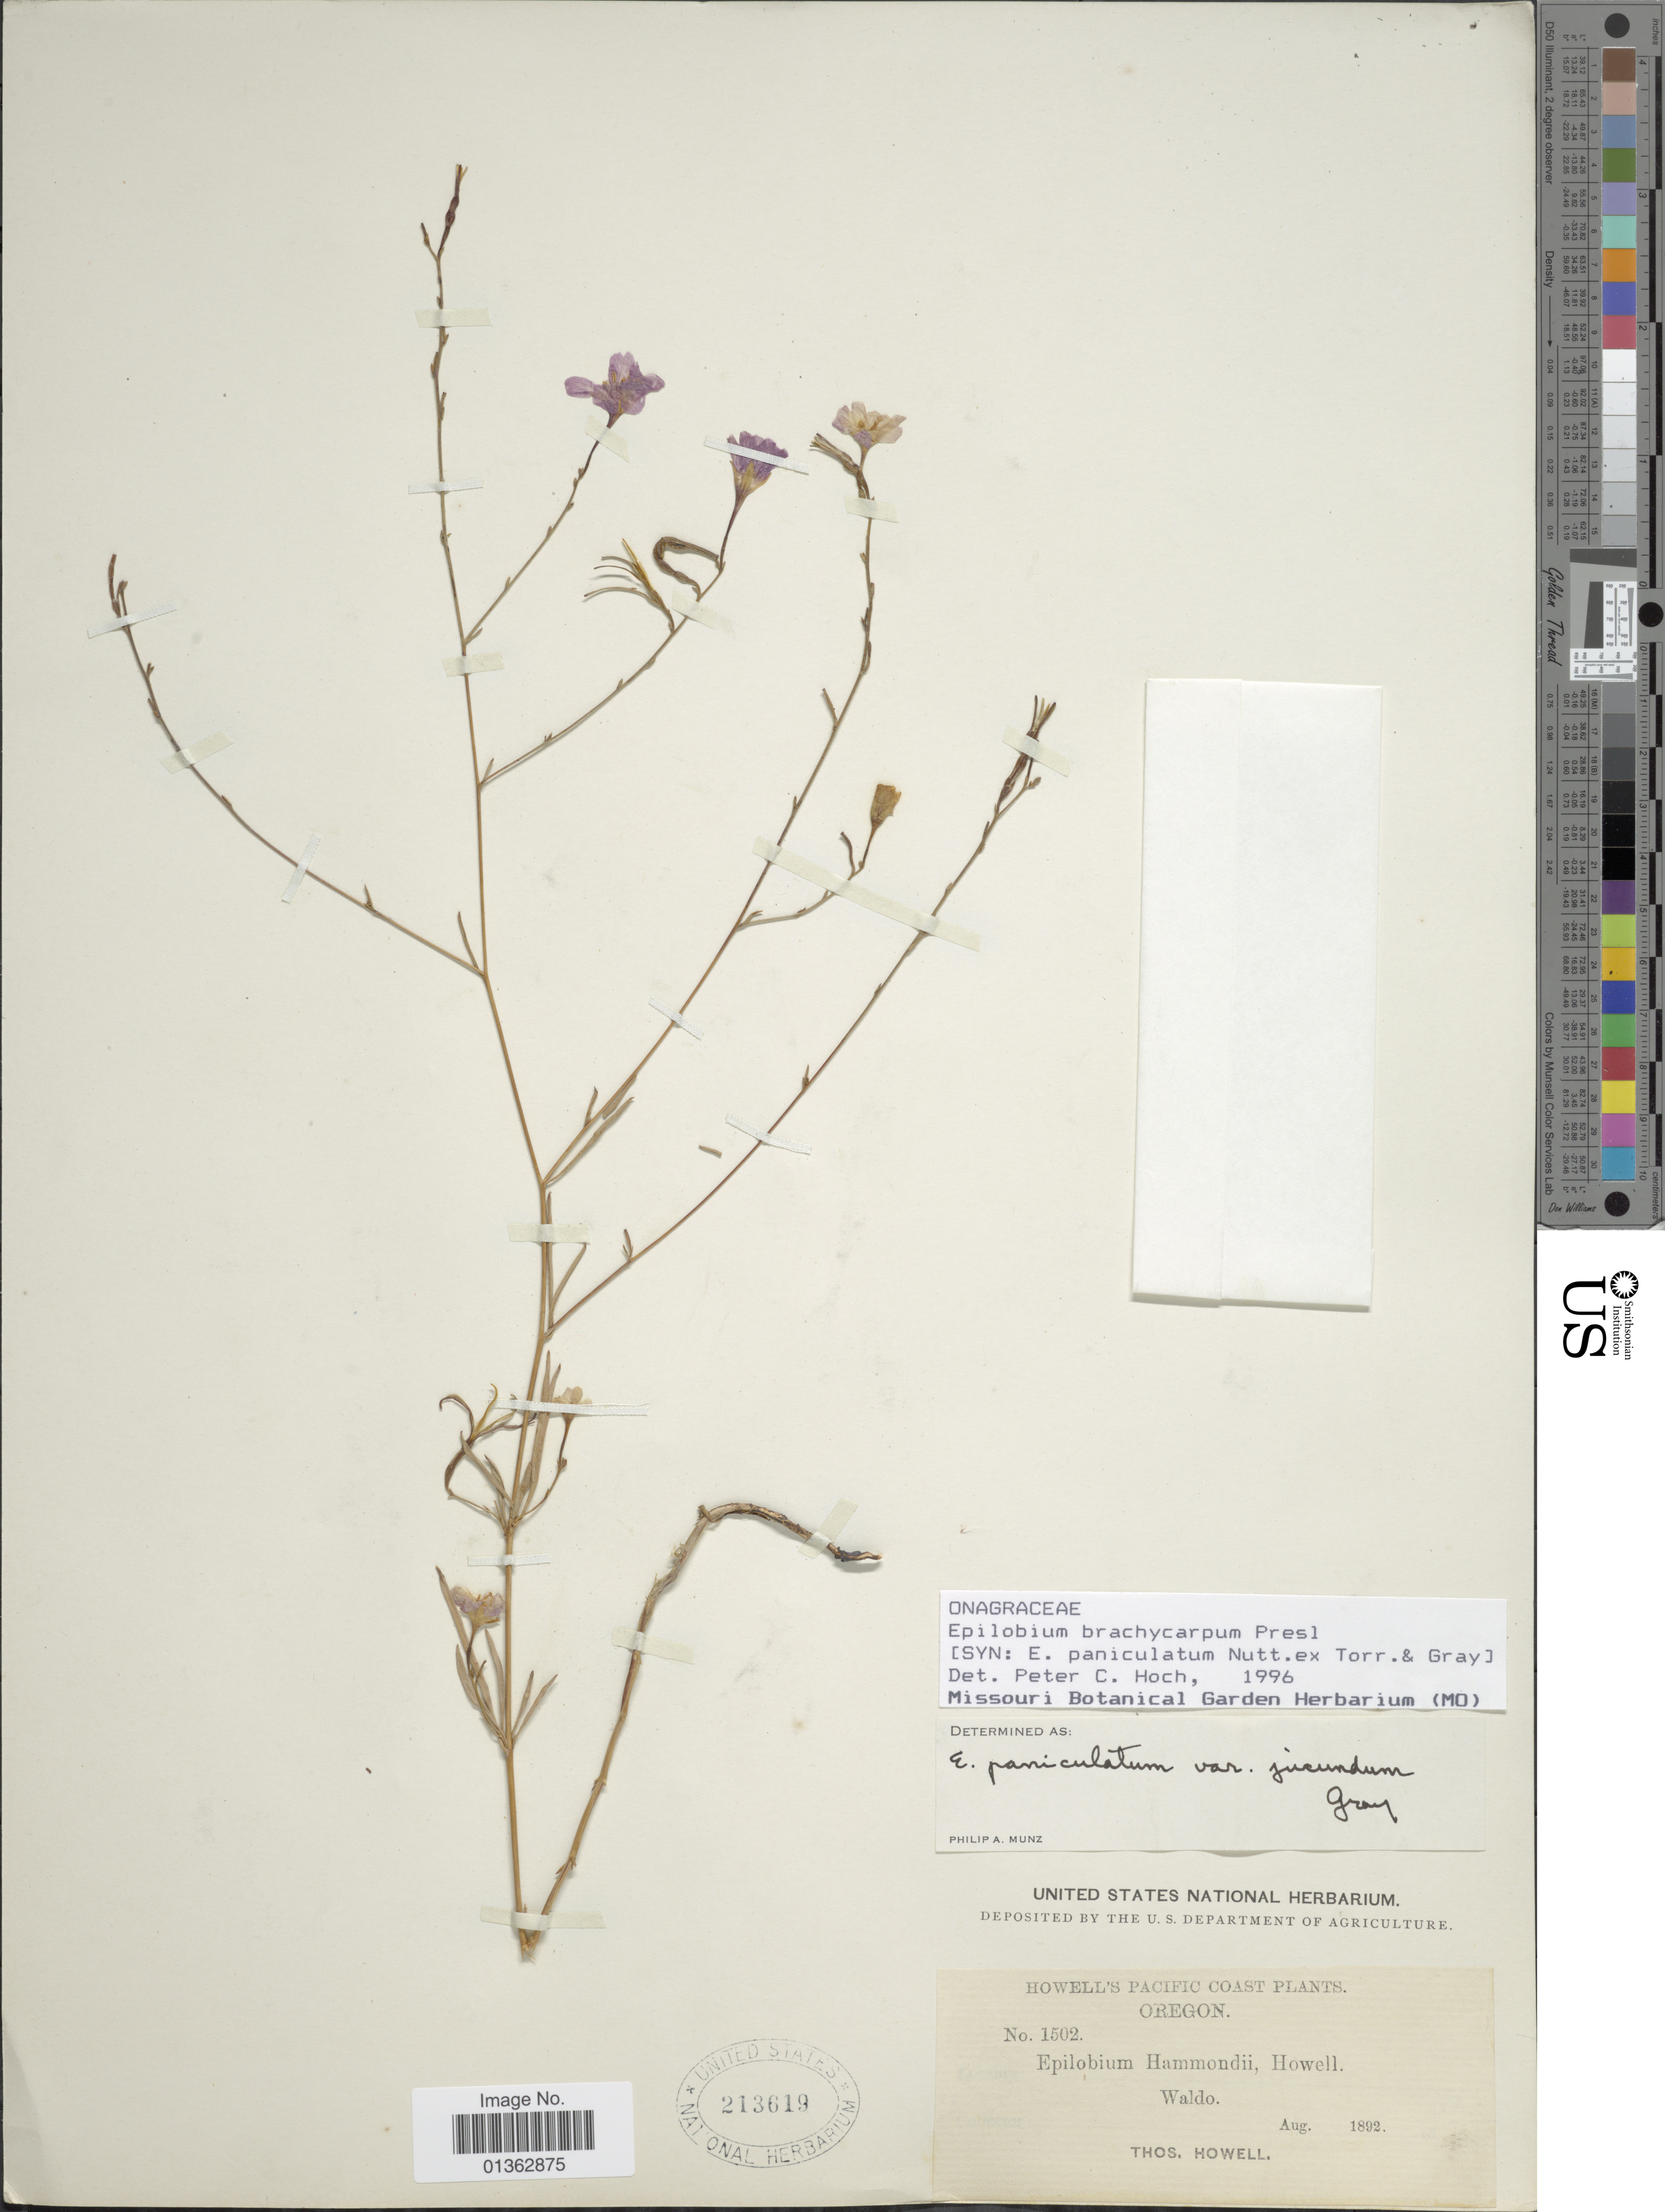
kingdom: Plantae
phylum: Tracheophyta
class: Magnoliopsida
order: Myrtales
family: Onagraceae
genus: Epilobium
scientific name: Epilobium brachycarpum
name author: C. Presl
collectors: T. Howell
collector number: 1502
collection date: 1892-08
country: United States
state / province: Oregon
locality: Howell's Pacific Coast. Waldo.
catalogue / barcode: US 213619